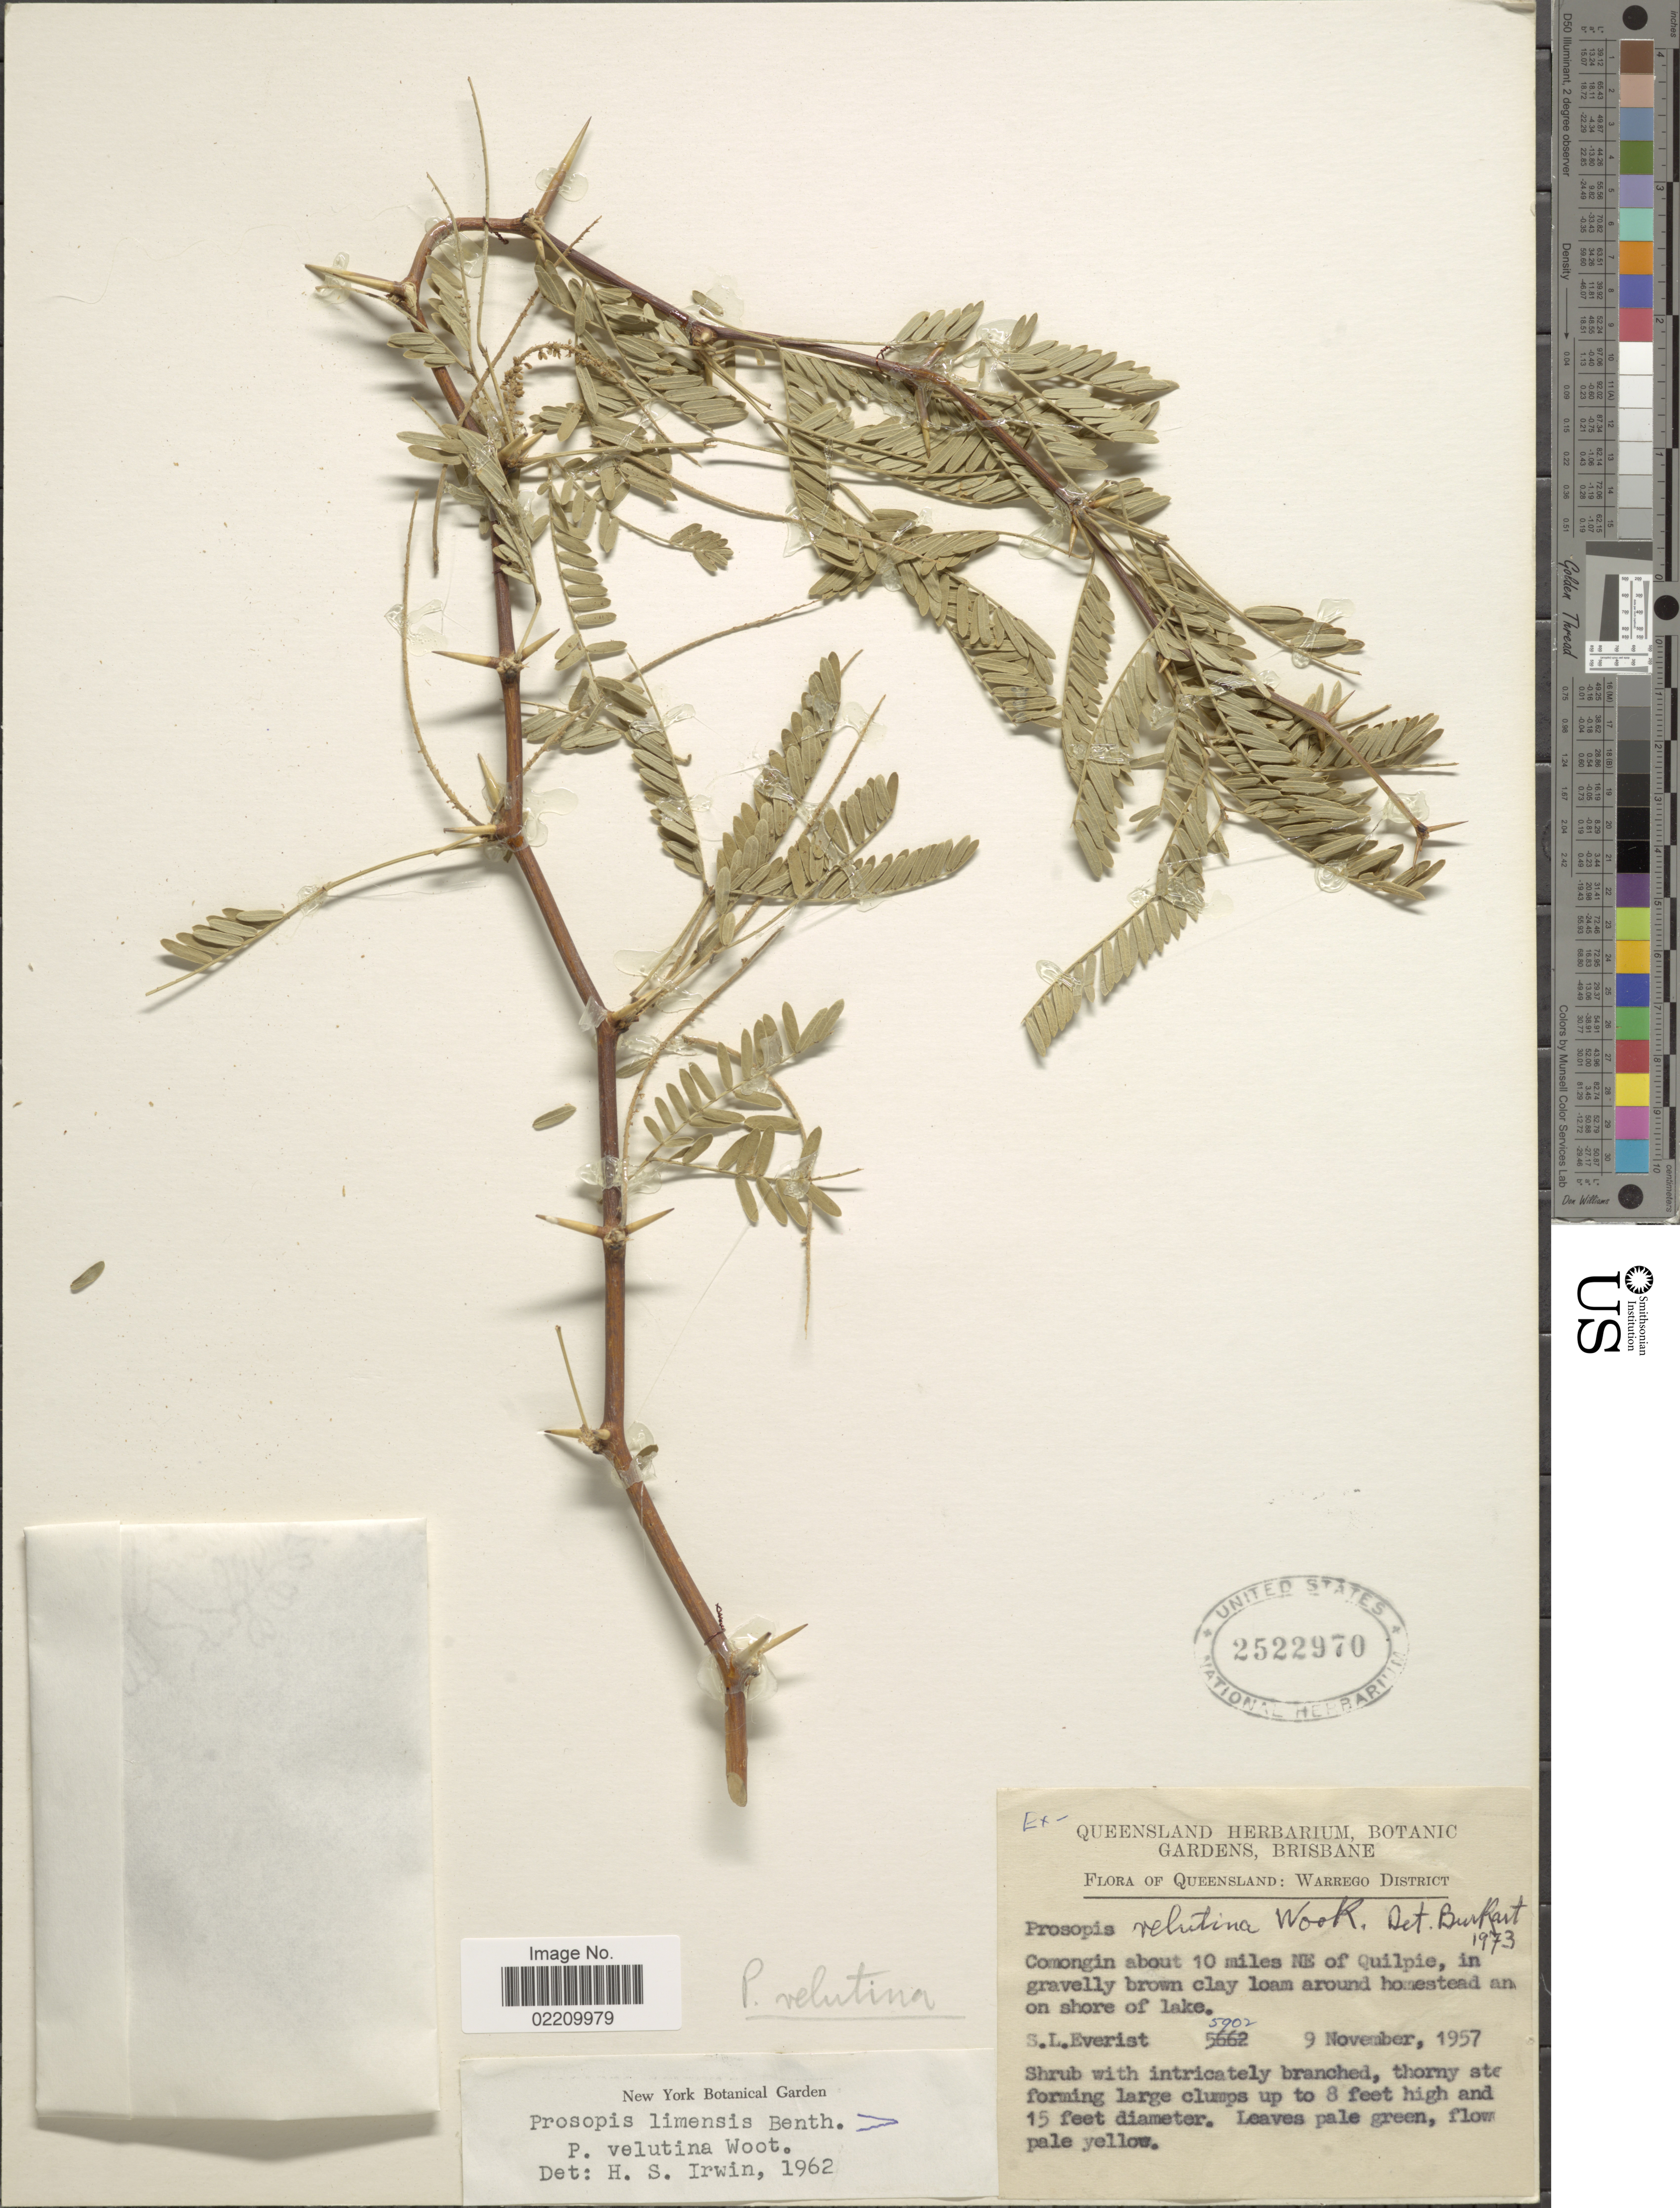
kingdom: Plantae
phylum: Tracheophyta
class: Magnoliopsida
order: Fabales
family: Fabaceae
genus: Neltuma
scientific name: Neltuma velutina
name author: (Wooton) Britton & Rose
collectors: S. Everist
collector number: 5902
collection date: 1957-11-09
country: Australia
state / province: Queensland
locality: Warrego District, about 10 miles NE of Quilpie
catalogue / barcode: US 2522970